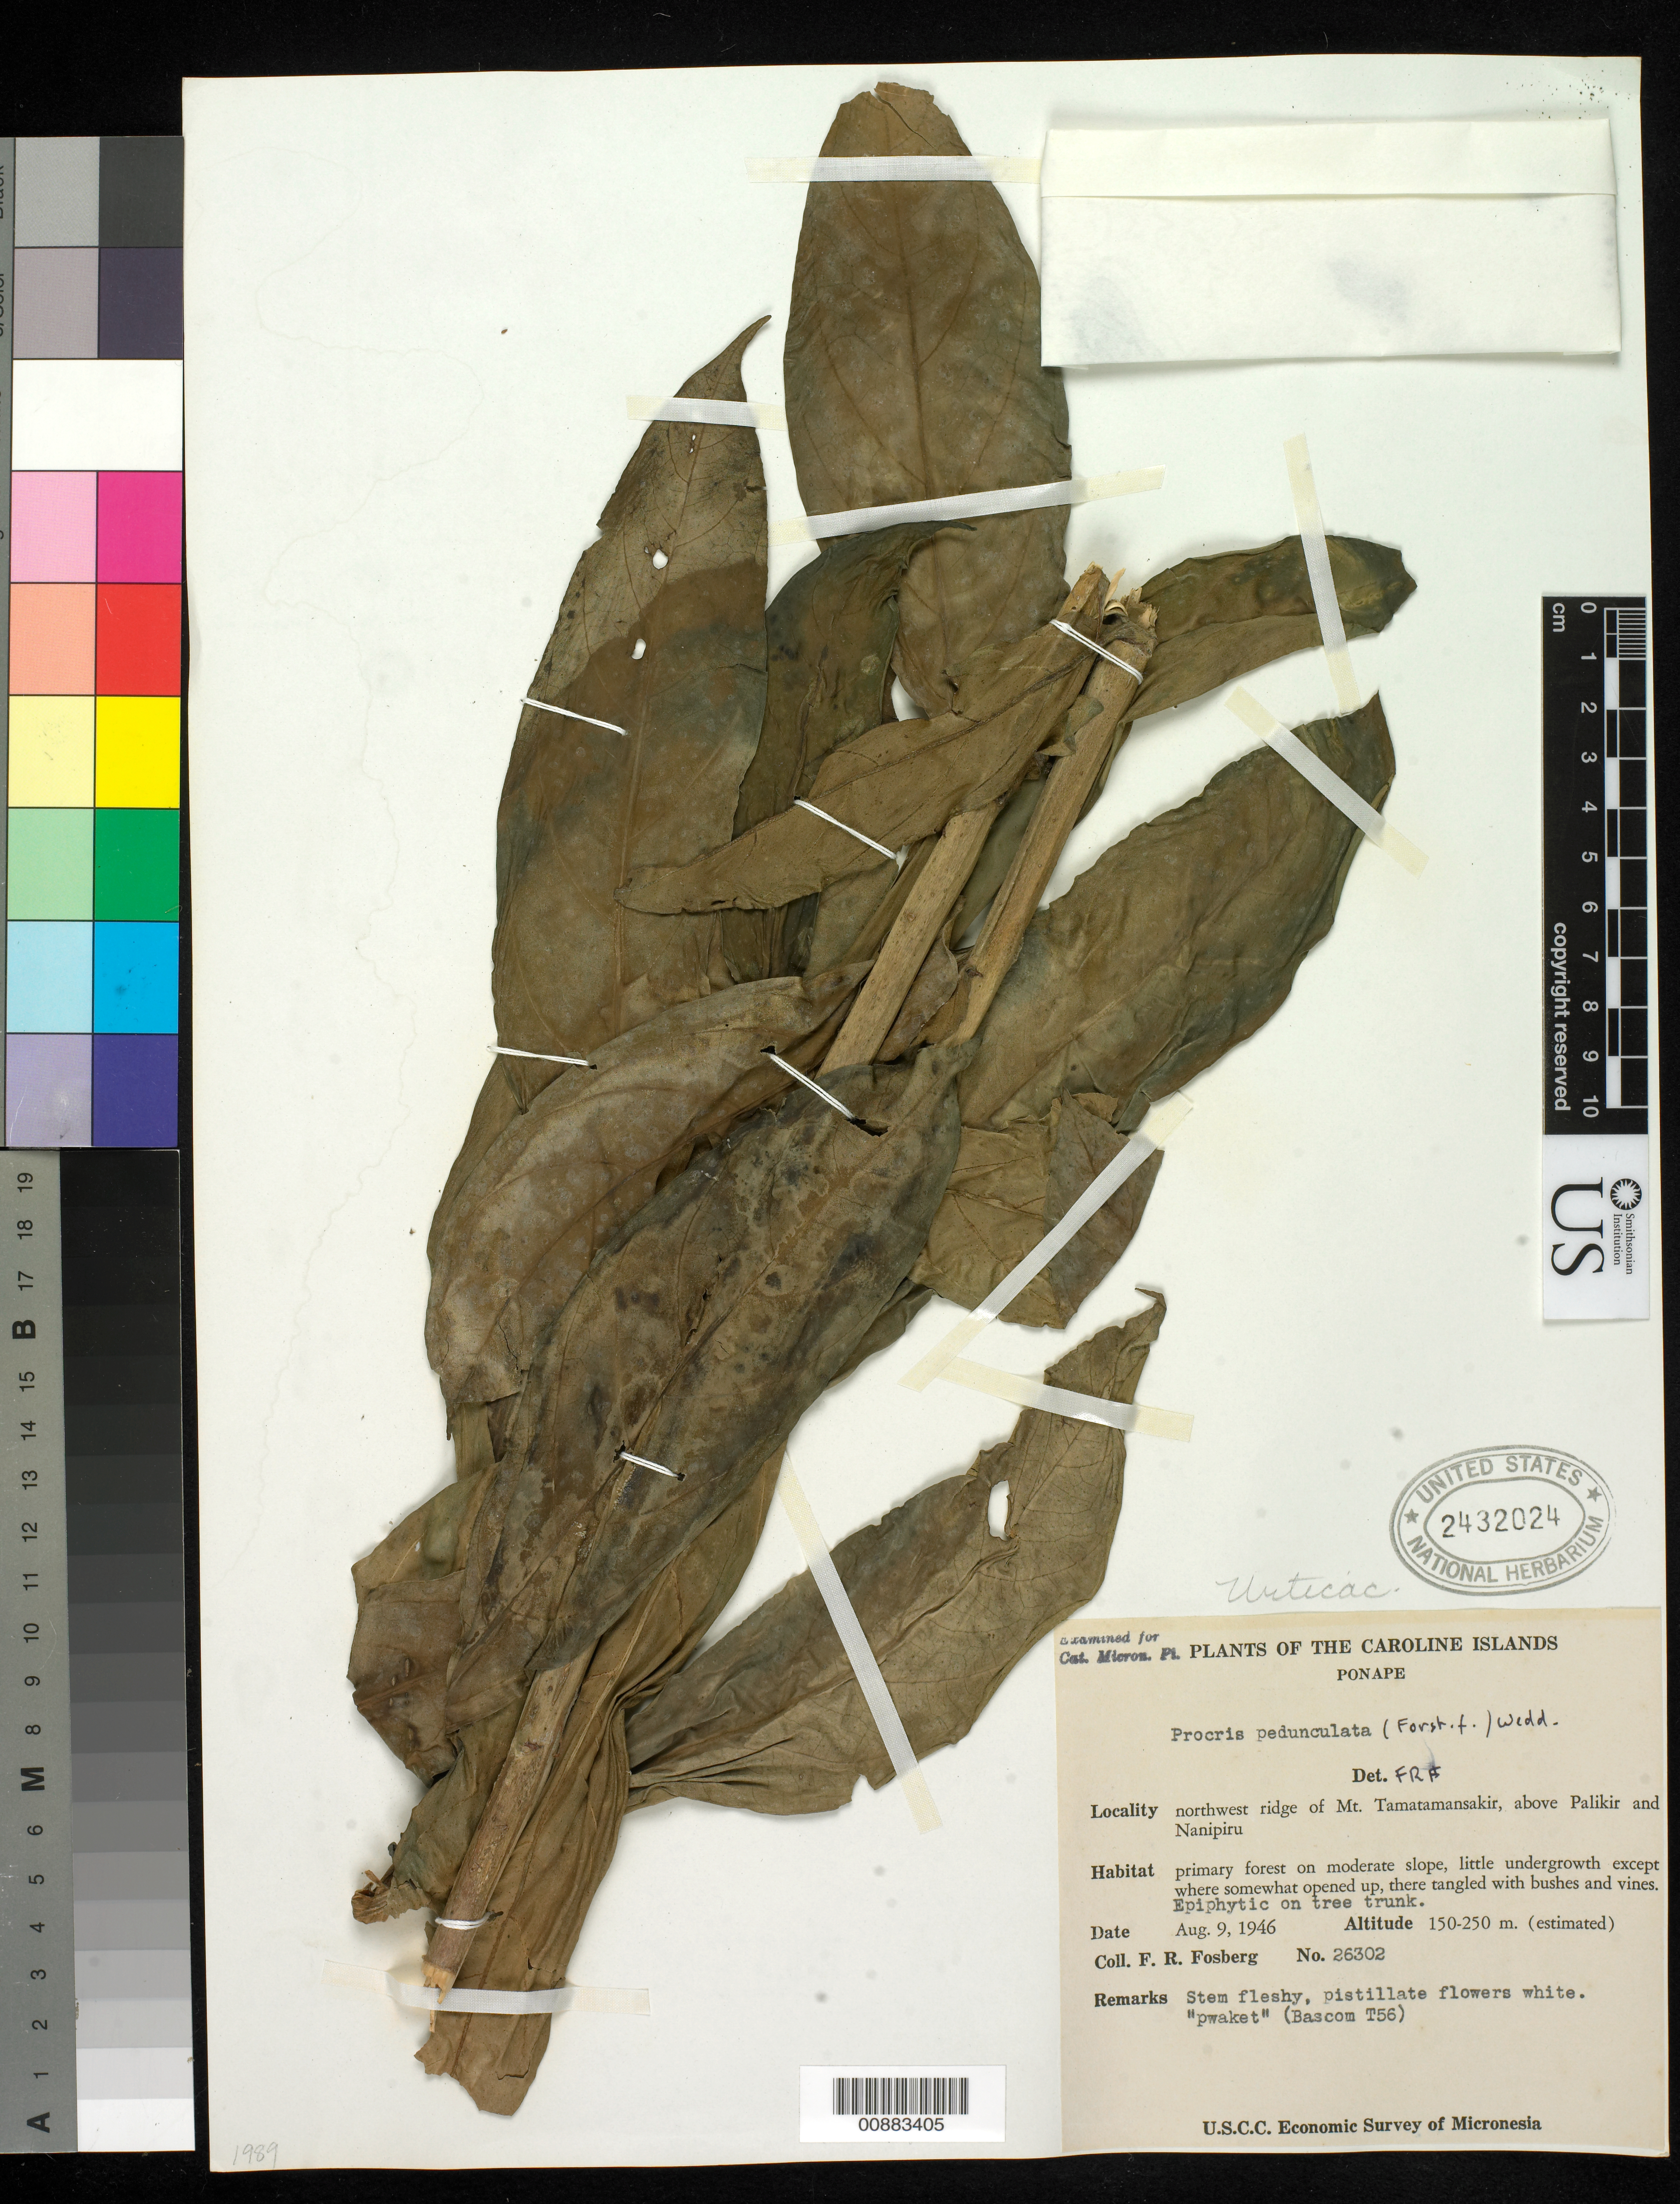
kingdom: Plantae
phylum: Tracheophyta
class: Magnoliopsida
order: Rosales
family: Urticaceae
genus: Procris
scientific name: Procris pedunculata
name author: (J.R. Forst. & G. Forst.) Wedd.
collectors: F. R. Fosberg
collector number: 26302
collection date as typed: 09 Aug 1946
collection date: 1946-08-09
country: Micronesia, Federated States of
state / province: Pohnpei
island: Pohnpei [Ponape]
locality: Northwest Ridge of Mt. Tamatamansakir, above Palikir and Nanipiru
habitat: primary forest on moderate slope, little undergrowth except where somewhat opened up, there tangled with bushes and vines. Epipyphtic on tree trunk.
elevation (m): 150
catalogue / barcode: US 2432024